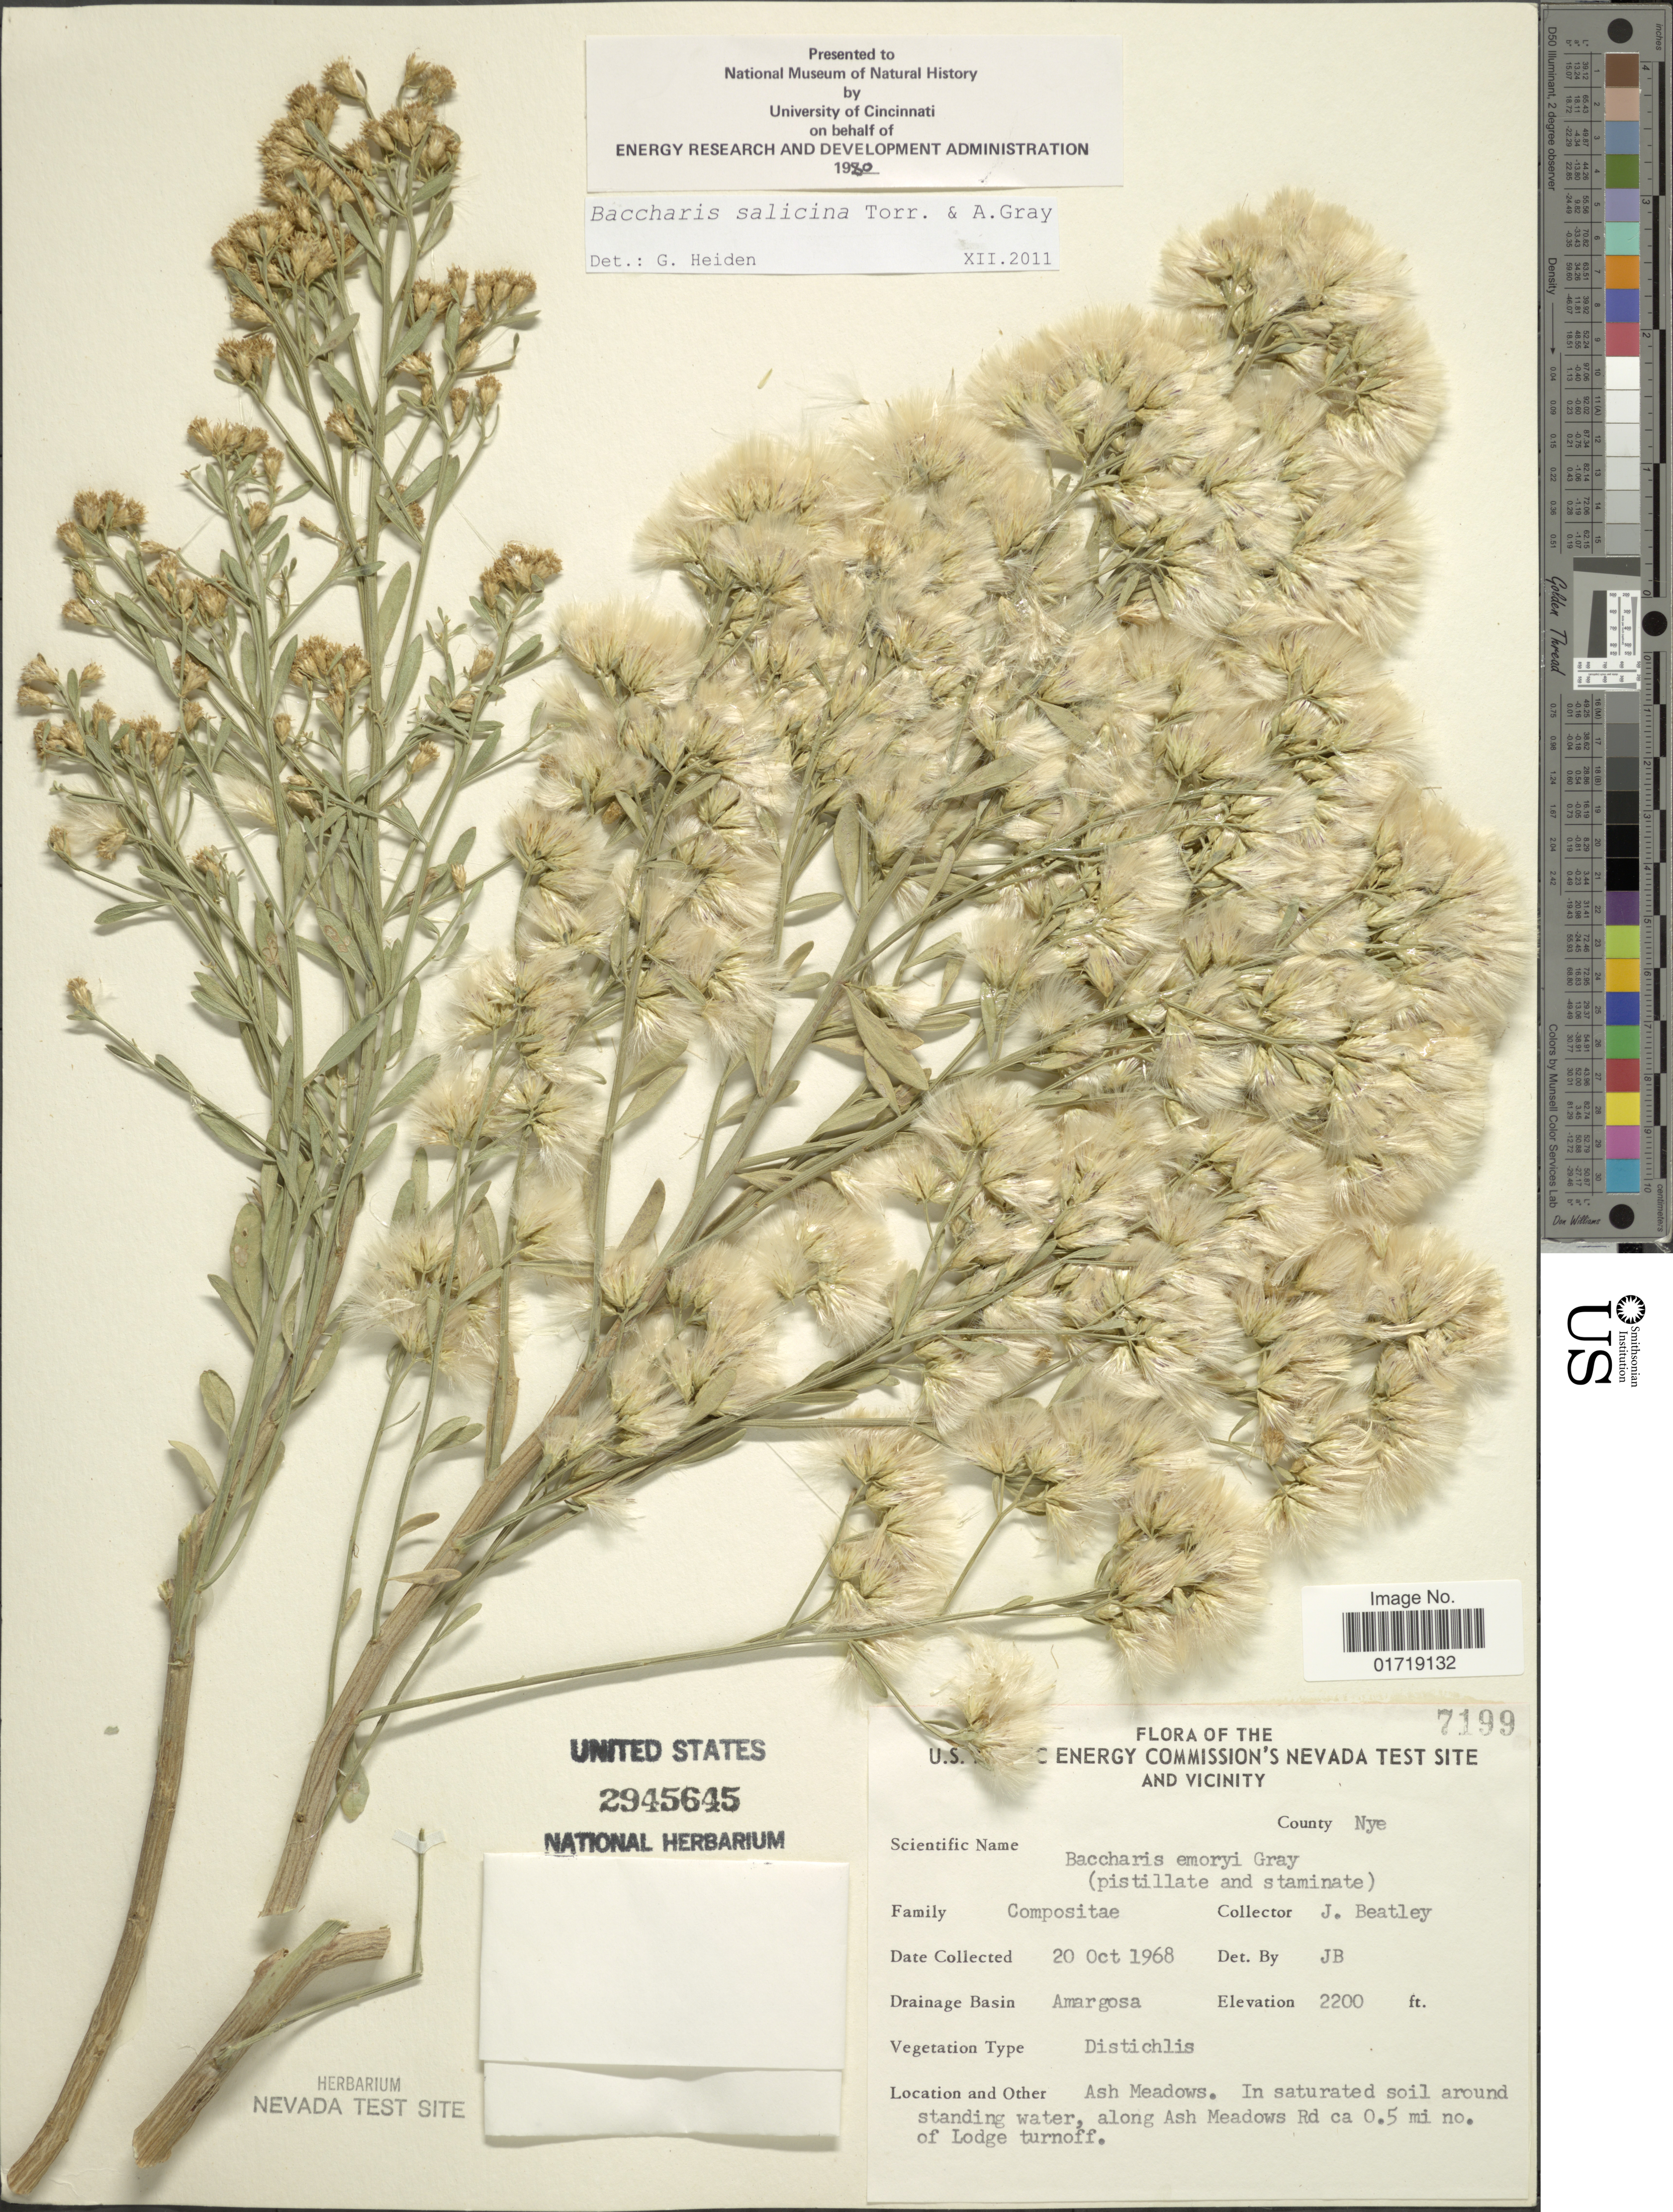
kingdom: Plantae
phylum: Tracheophyta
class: Magnoliopsida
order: Asterales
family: Asteraceae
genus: Baccharis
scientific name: Baccharis salicina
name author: Torr. & A. Gray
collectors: J. C. Beatley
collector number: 7199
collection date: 1968-10-20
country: United States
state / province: Nevada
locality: U. S. Atomic Energy Commission's Nevada Test Site And Vicinity, County Nye, Drainage Basin Amargosa, Ash Meadows, In saturated soil arounf standing water, along Ash Meadows Rd 0.5 mi. no. of Lodge turnoff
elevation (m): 671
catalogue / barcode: US 2945645